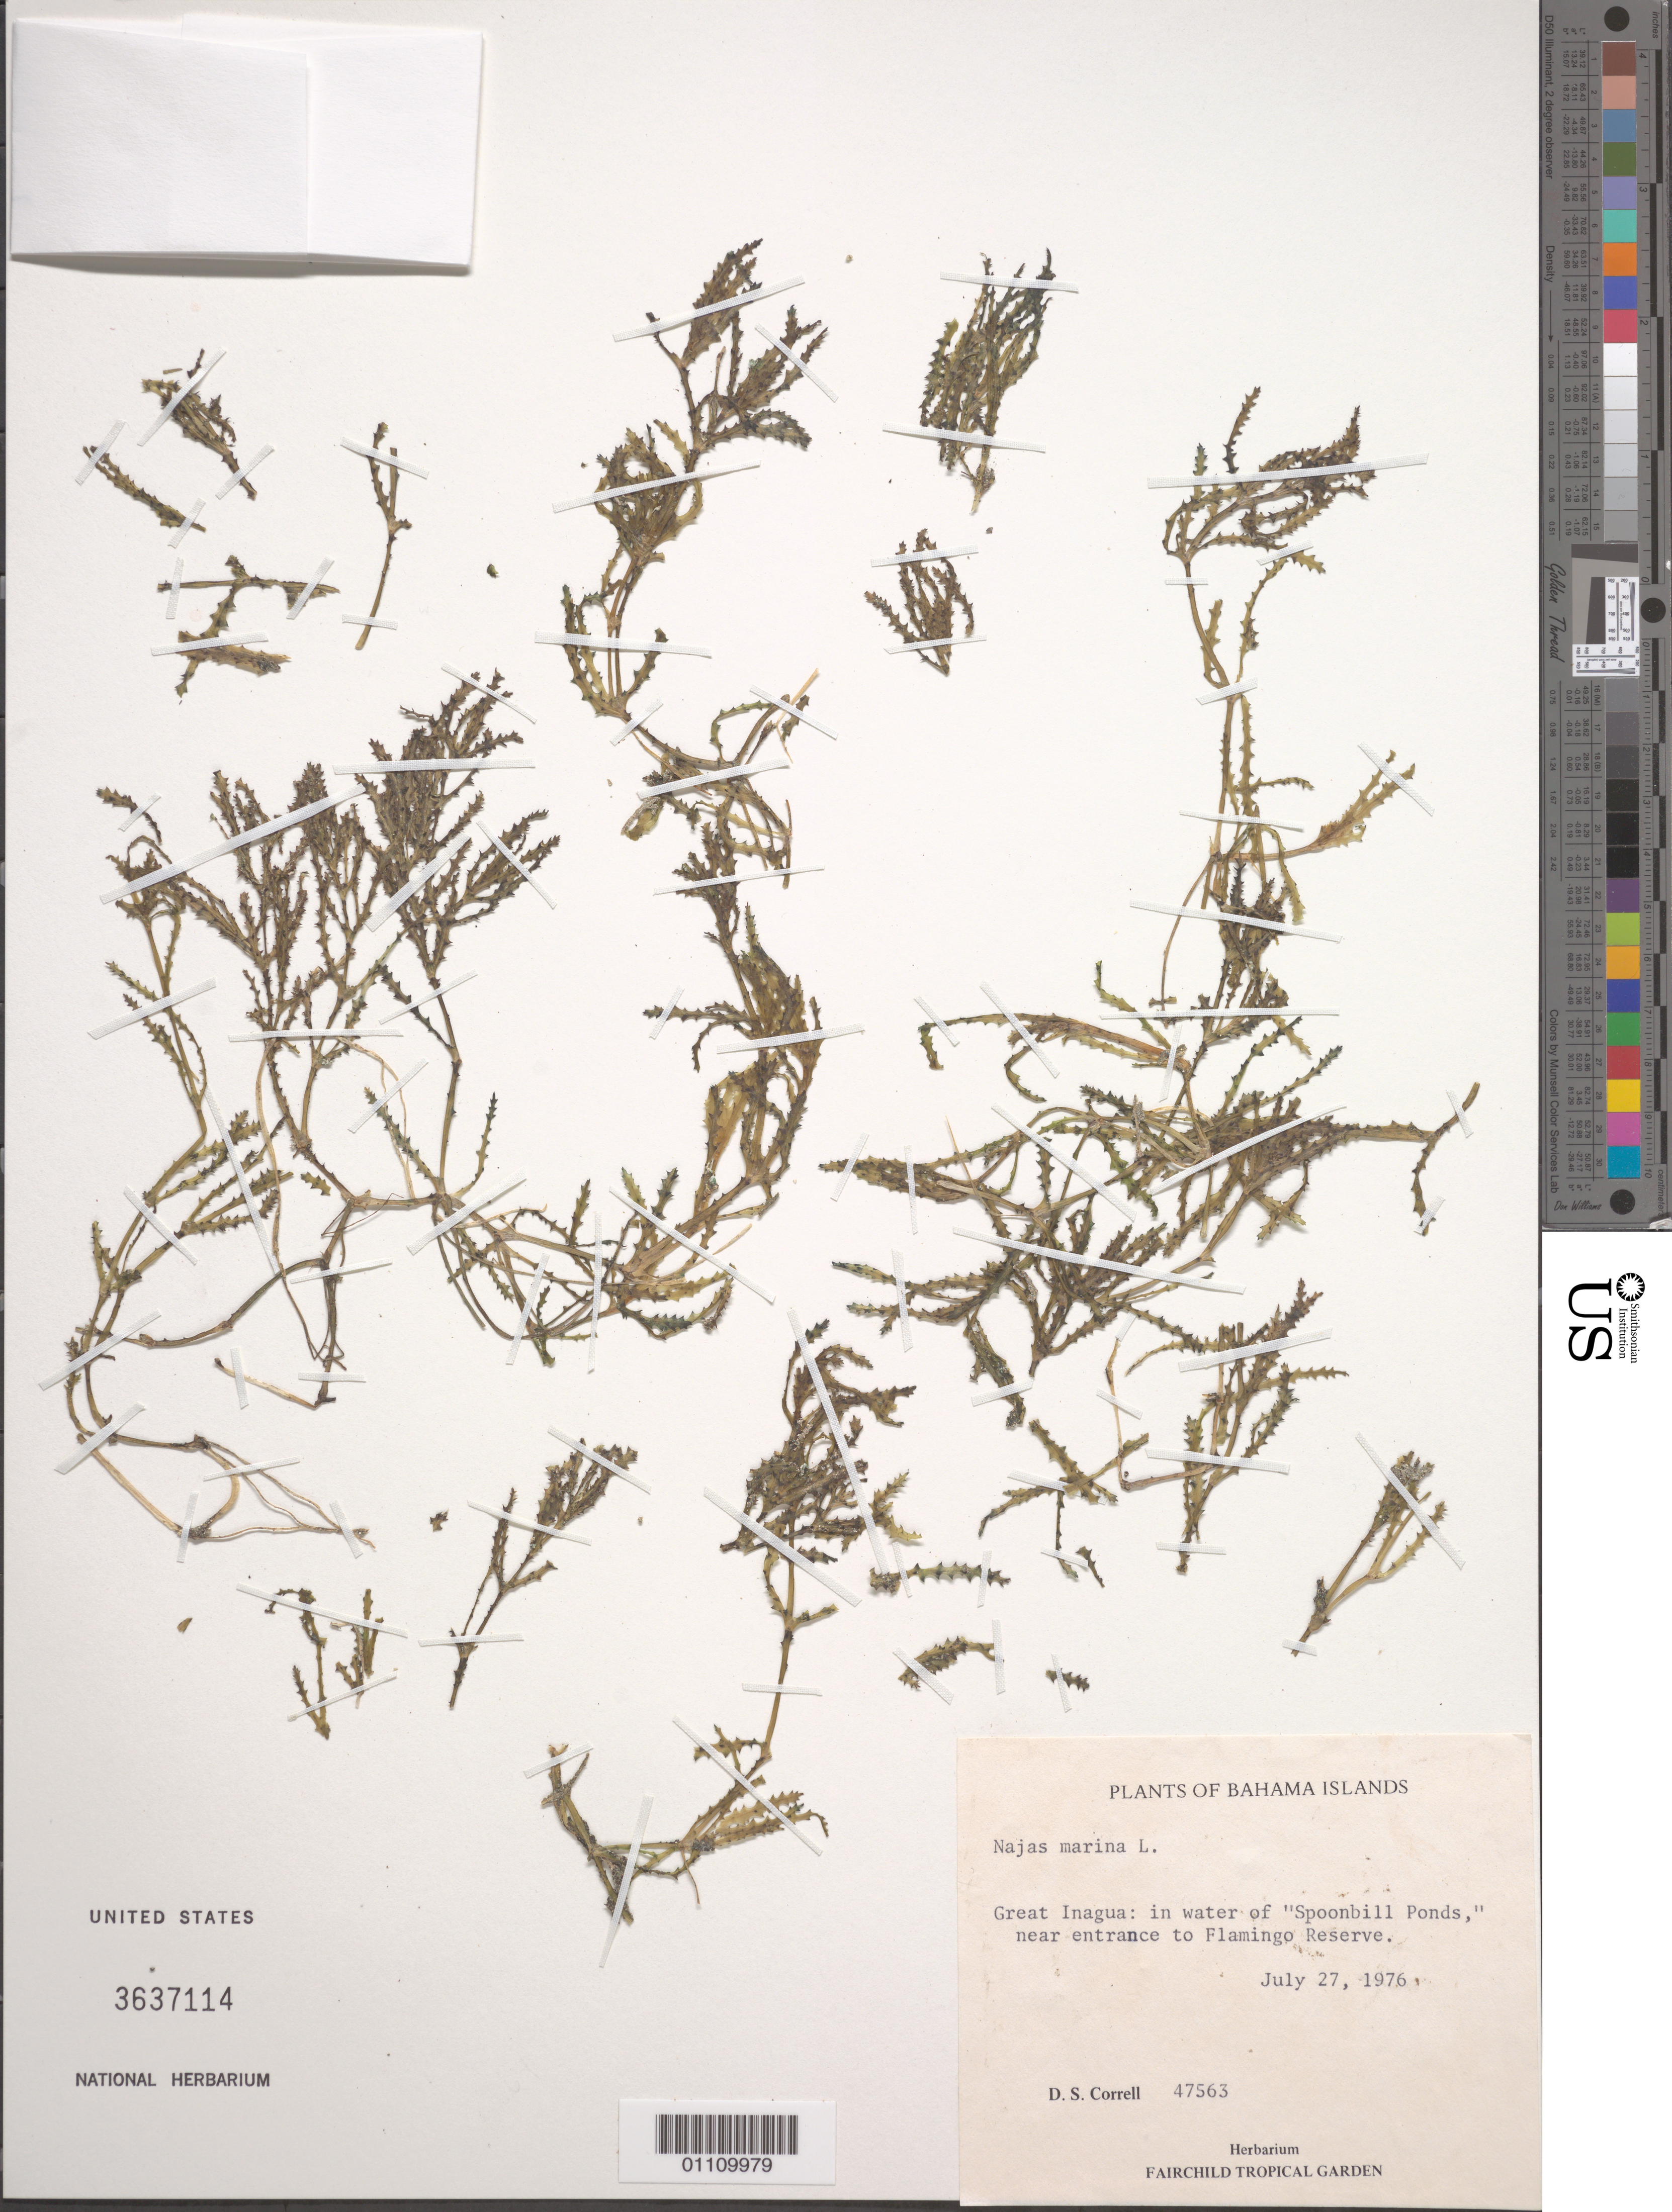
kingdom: Plantae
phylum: Tracheophyta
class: Liliopsida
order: Alismatales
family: Hydrocharitaceae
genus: Najas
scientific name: Najas marina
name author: L.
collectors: D. S. Correll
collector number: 47563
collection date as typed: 27 Jul 1976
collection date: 1976-07-27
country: Bahamas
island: Great Inagua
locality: Flamingo Reserve, "Spoonbill Ponds", near entrance to reserve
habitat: In water of pond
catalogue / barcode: US 3637114